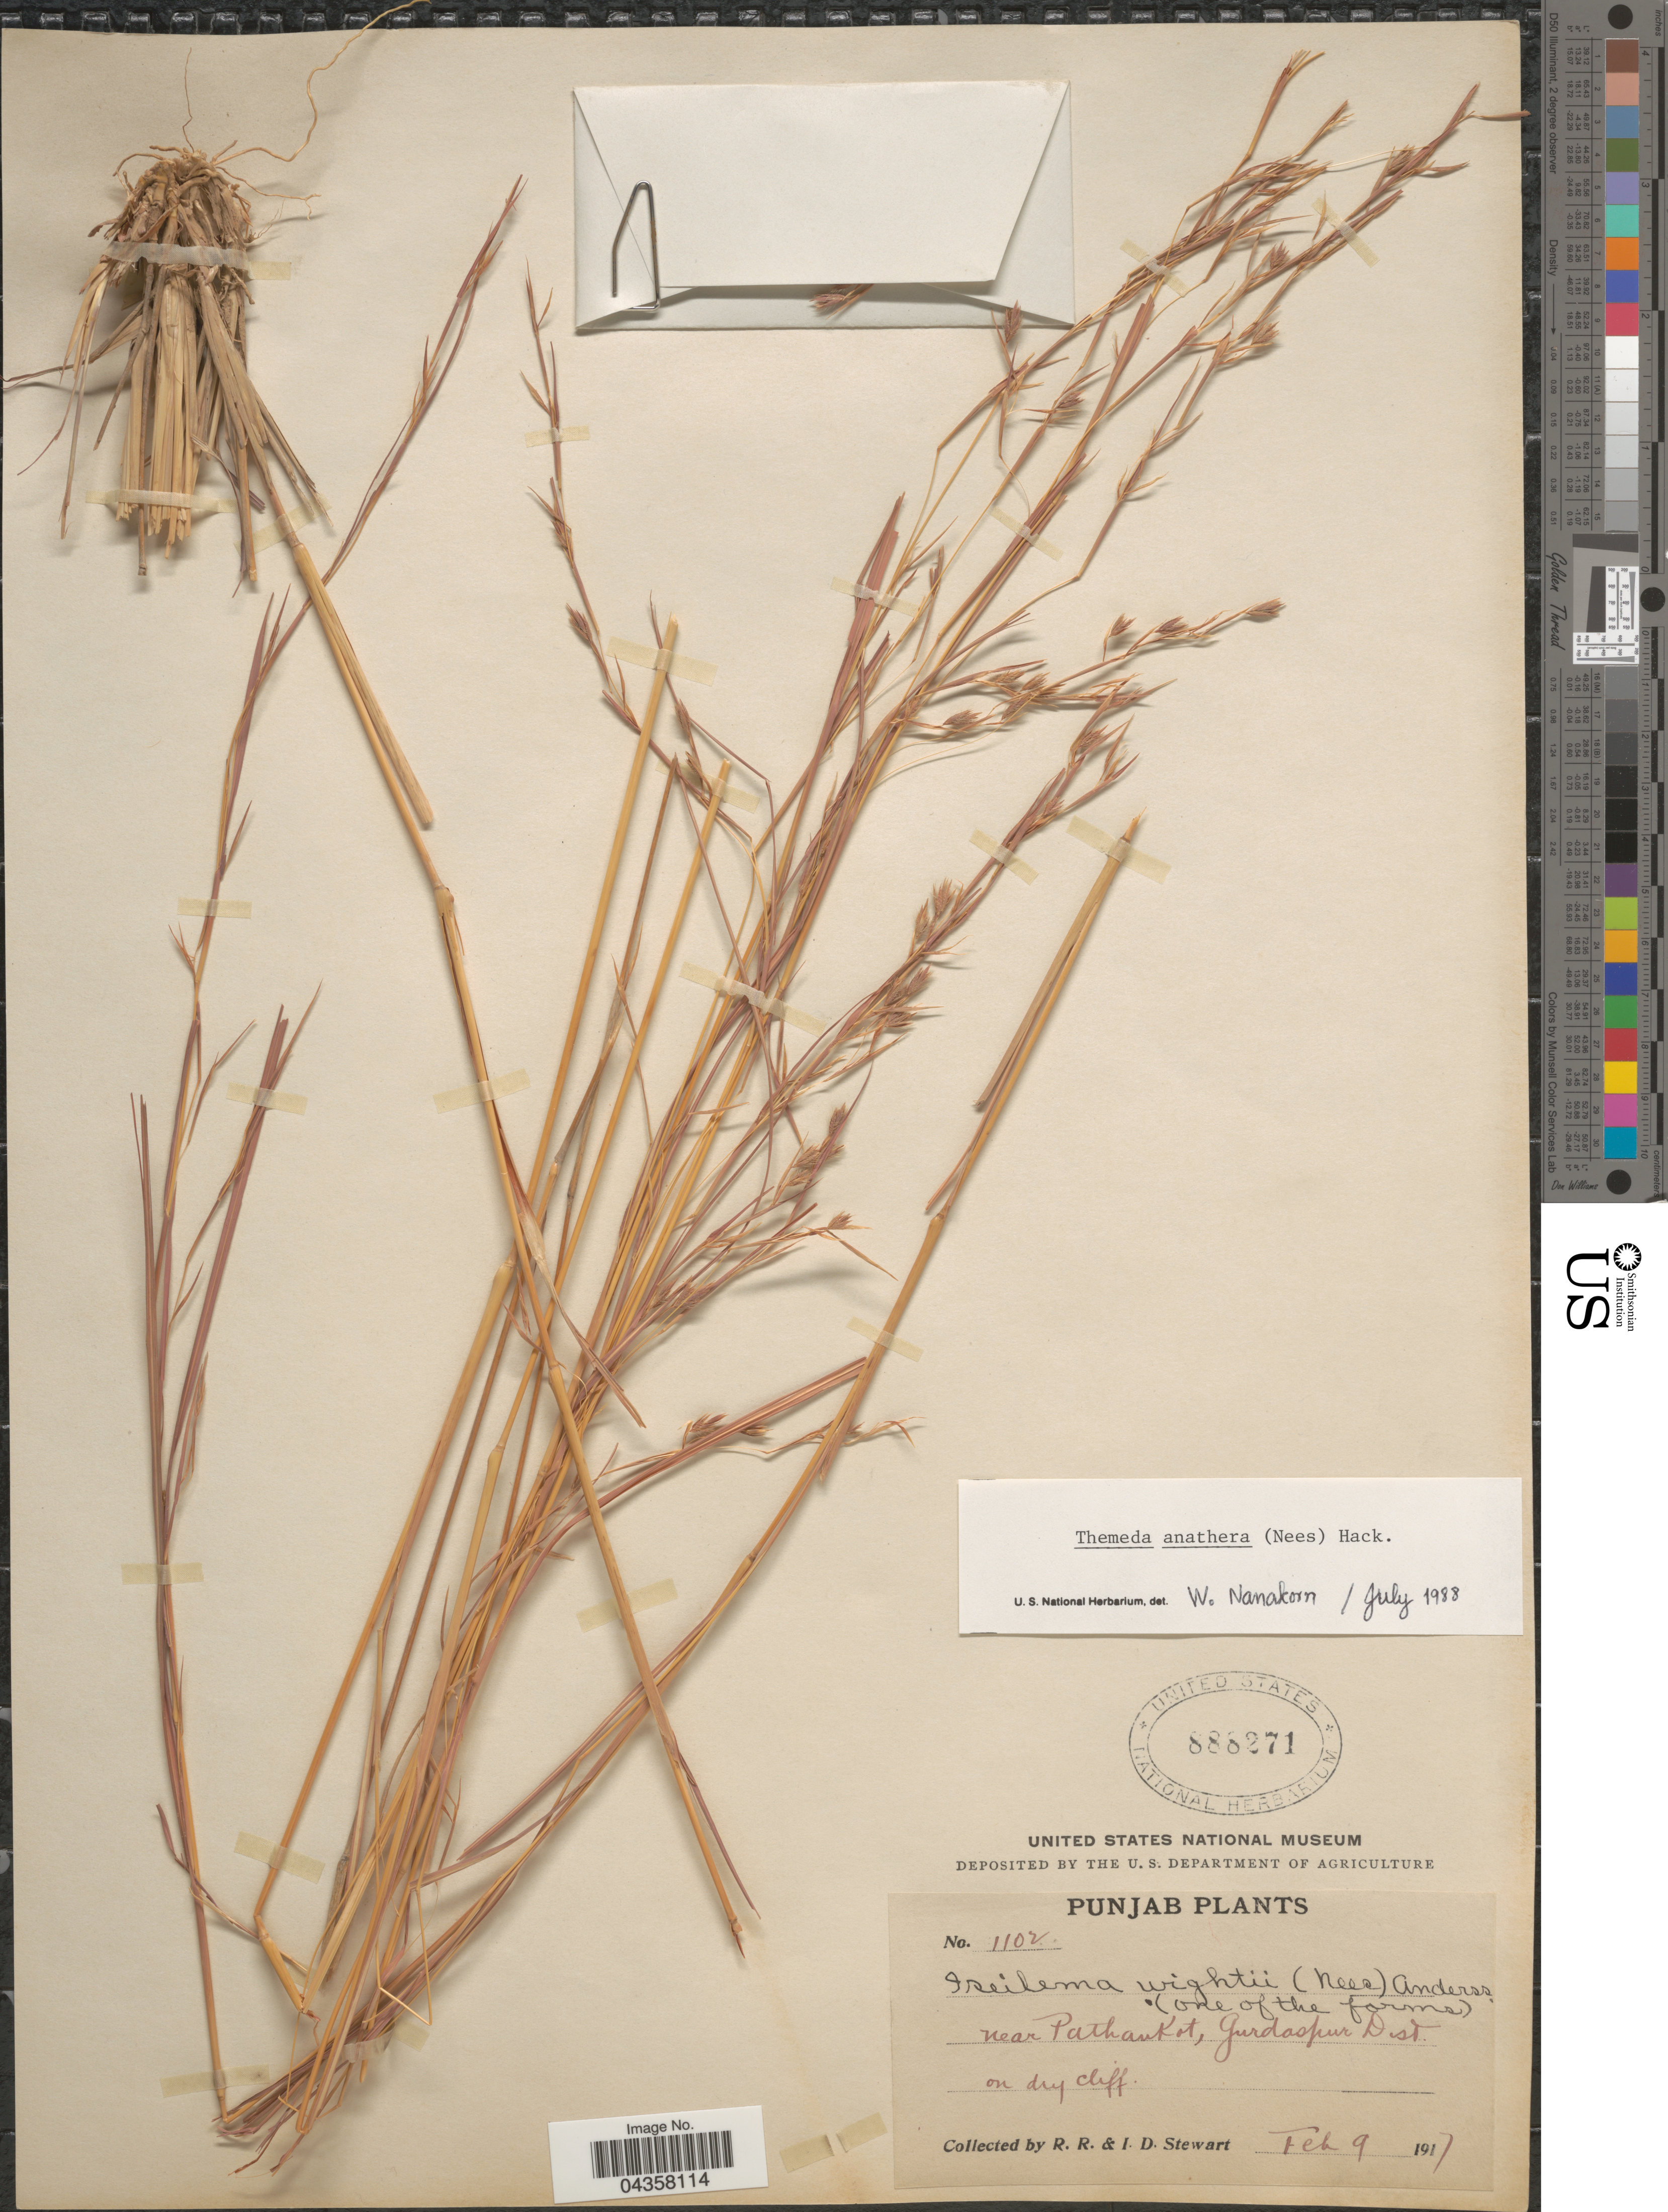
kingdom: Plantae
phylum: Tracheophyta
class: Liliopsida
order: Poales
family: Poaceae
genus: Themeda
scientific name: Themeda anathera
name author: (Nees) Hack.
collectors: R. Stewart & I. Stewart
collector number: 1102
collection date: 1917-02-09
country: India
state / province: Punjab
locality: Near Pathankot, Gurdaspur Dist.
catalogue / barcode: US 888271